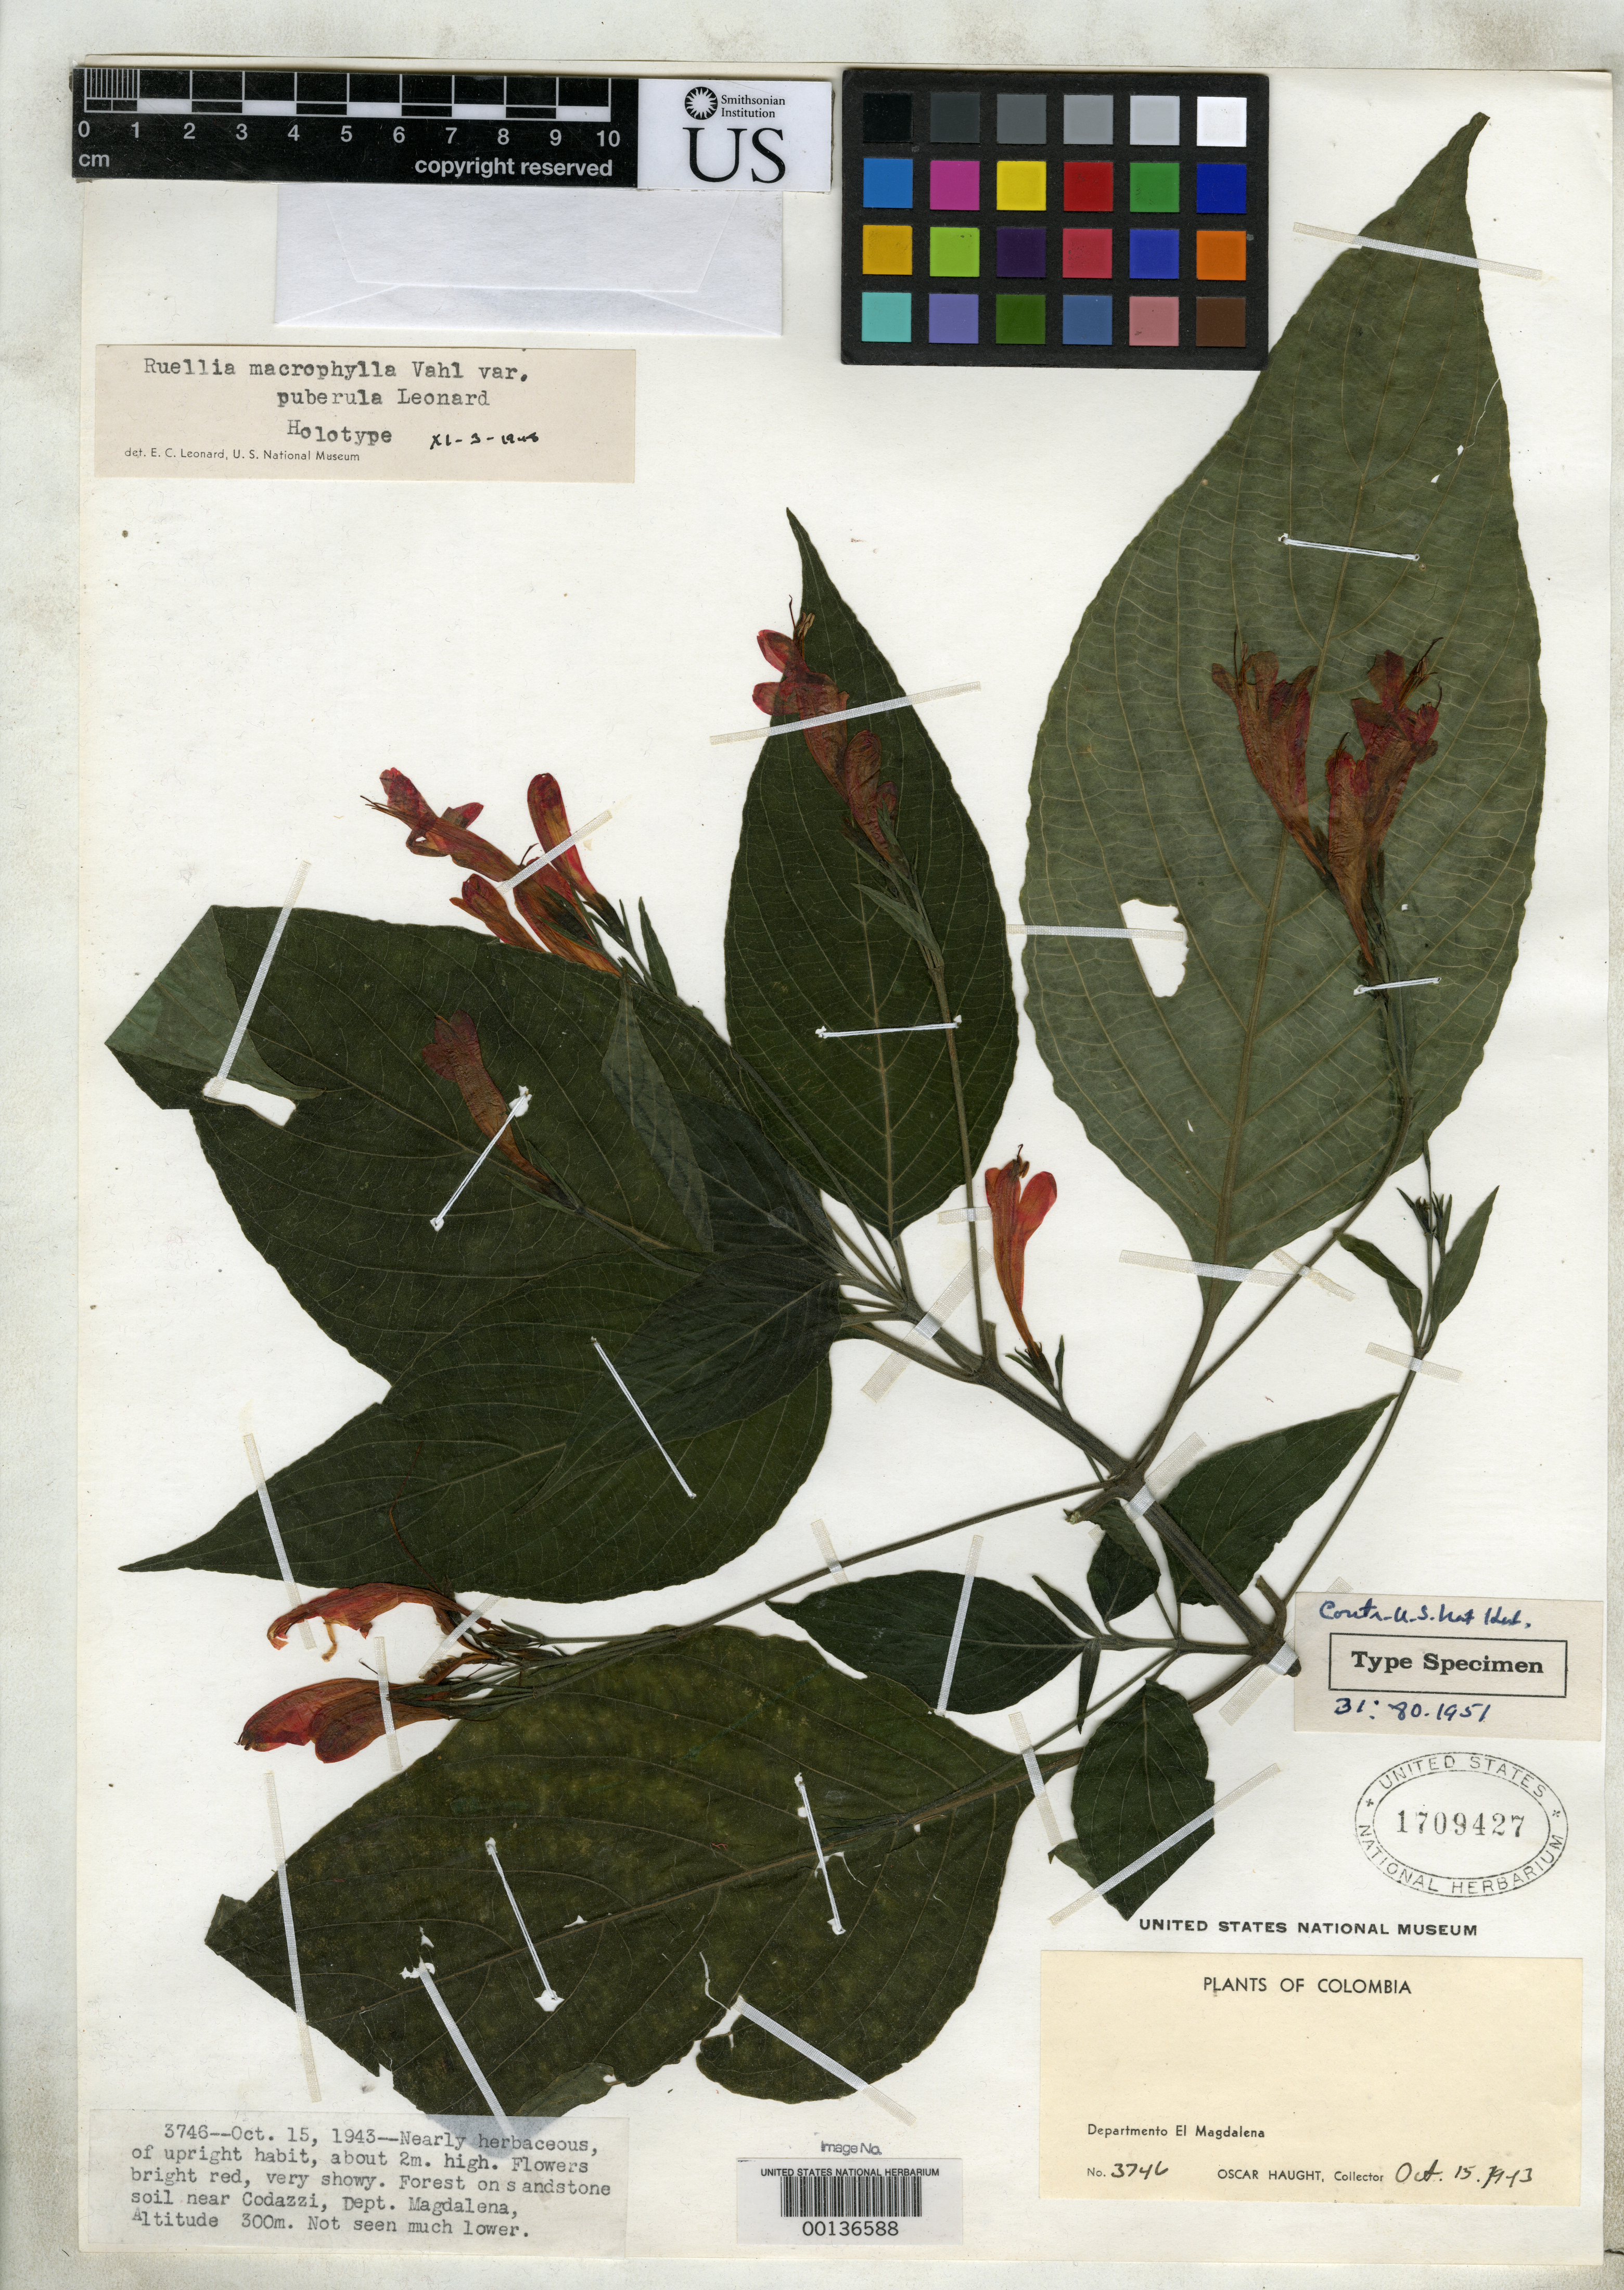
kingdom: Plantae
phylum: Tracheophyta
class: Magnoliopsida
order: Lamiales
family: Acanthaceae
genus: Ruellia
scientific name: Ruellia macrophylla var. puberula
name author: Leonard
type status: Holotype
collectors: O. L. Haught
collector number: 3746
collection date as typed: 15 Oct 1943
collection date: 1943-10-15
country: Colombia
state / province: Magdalena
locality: Near Codazzi.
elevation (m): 300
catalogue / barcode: US 1709427